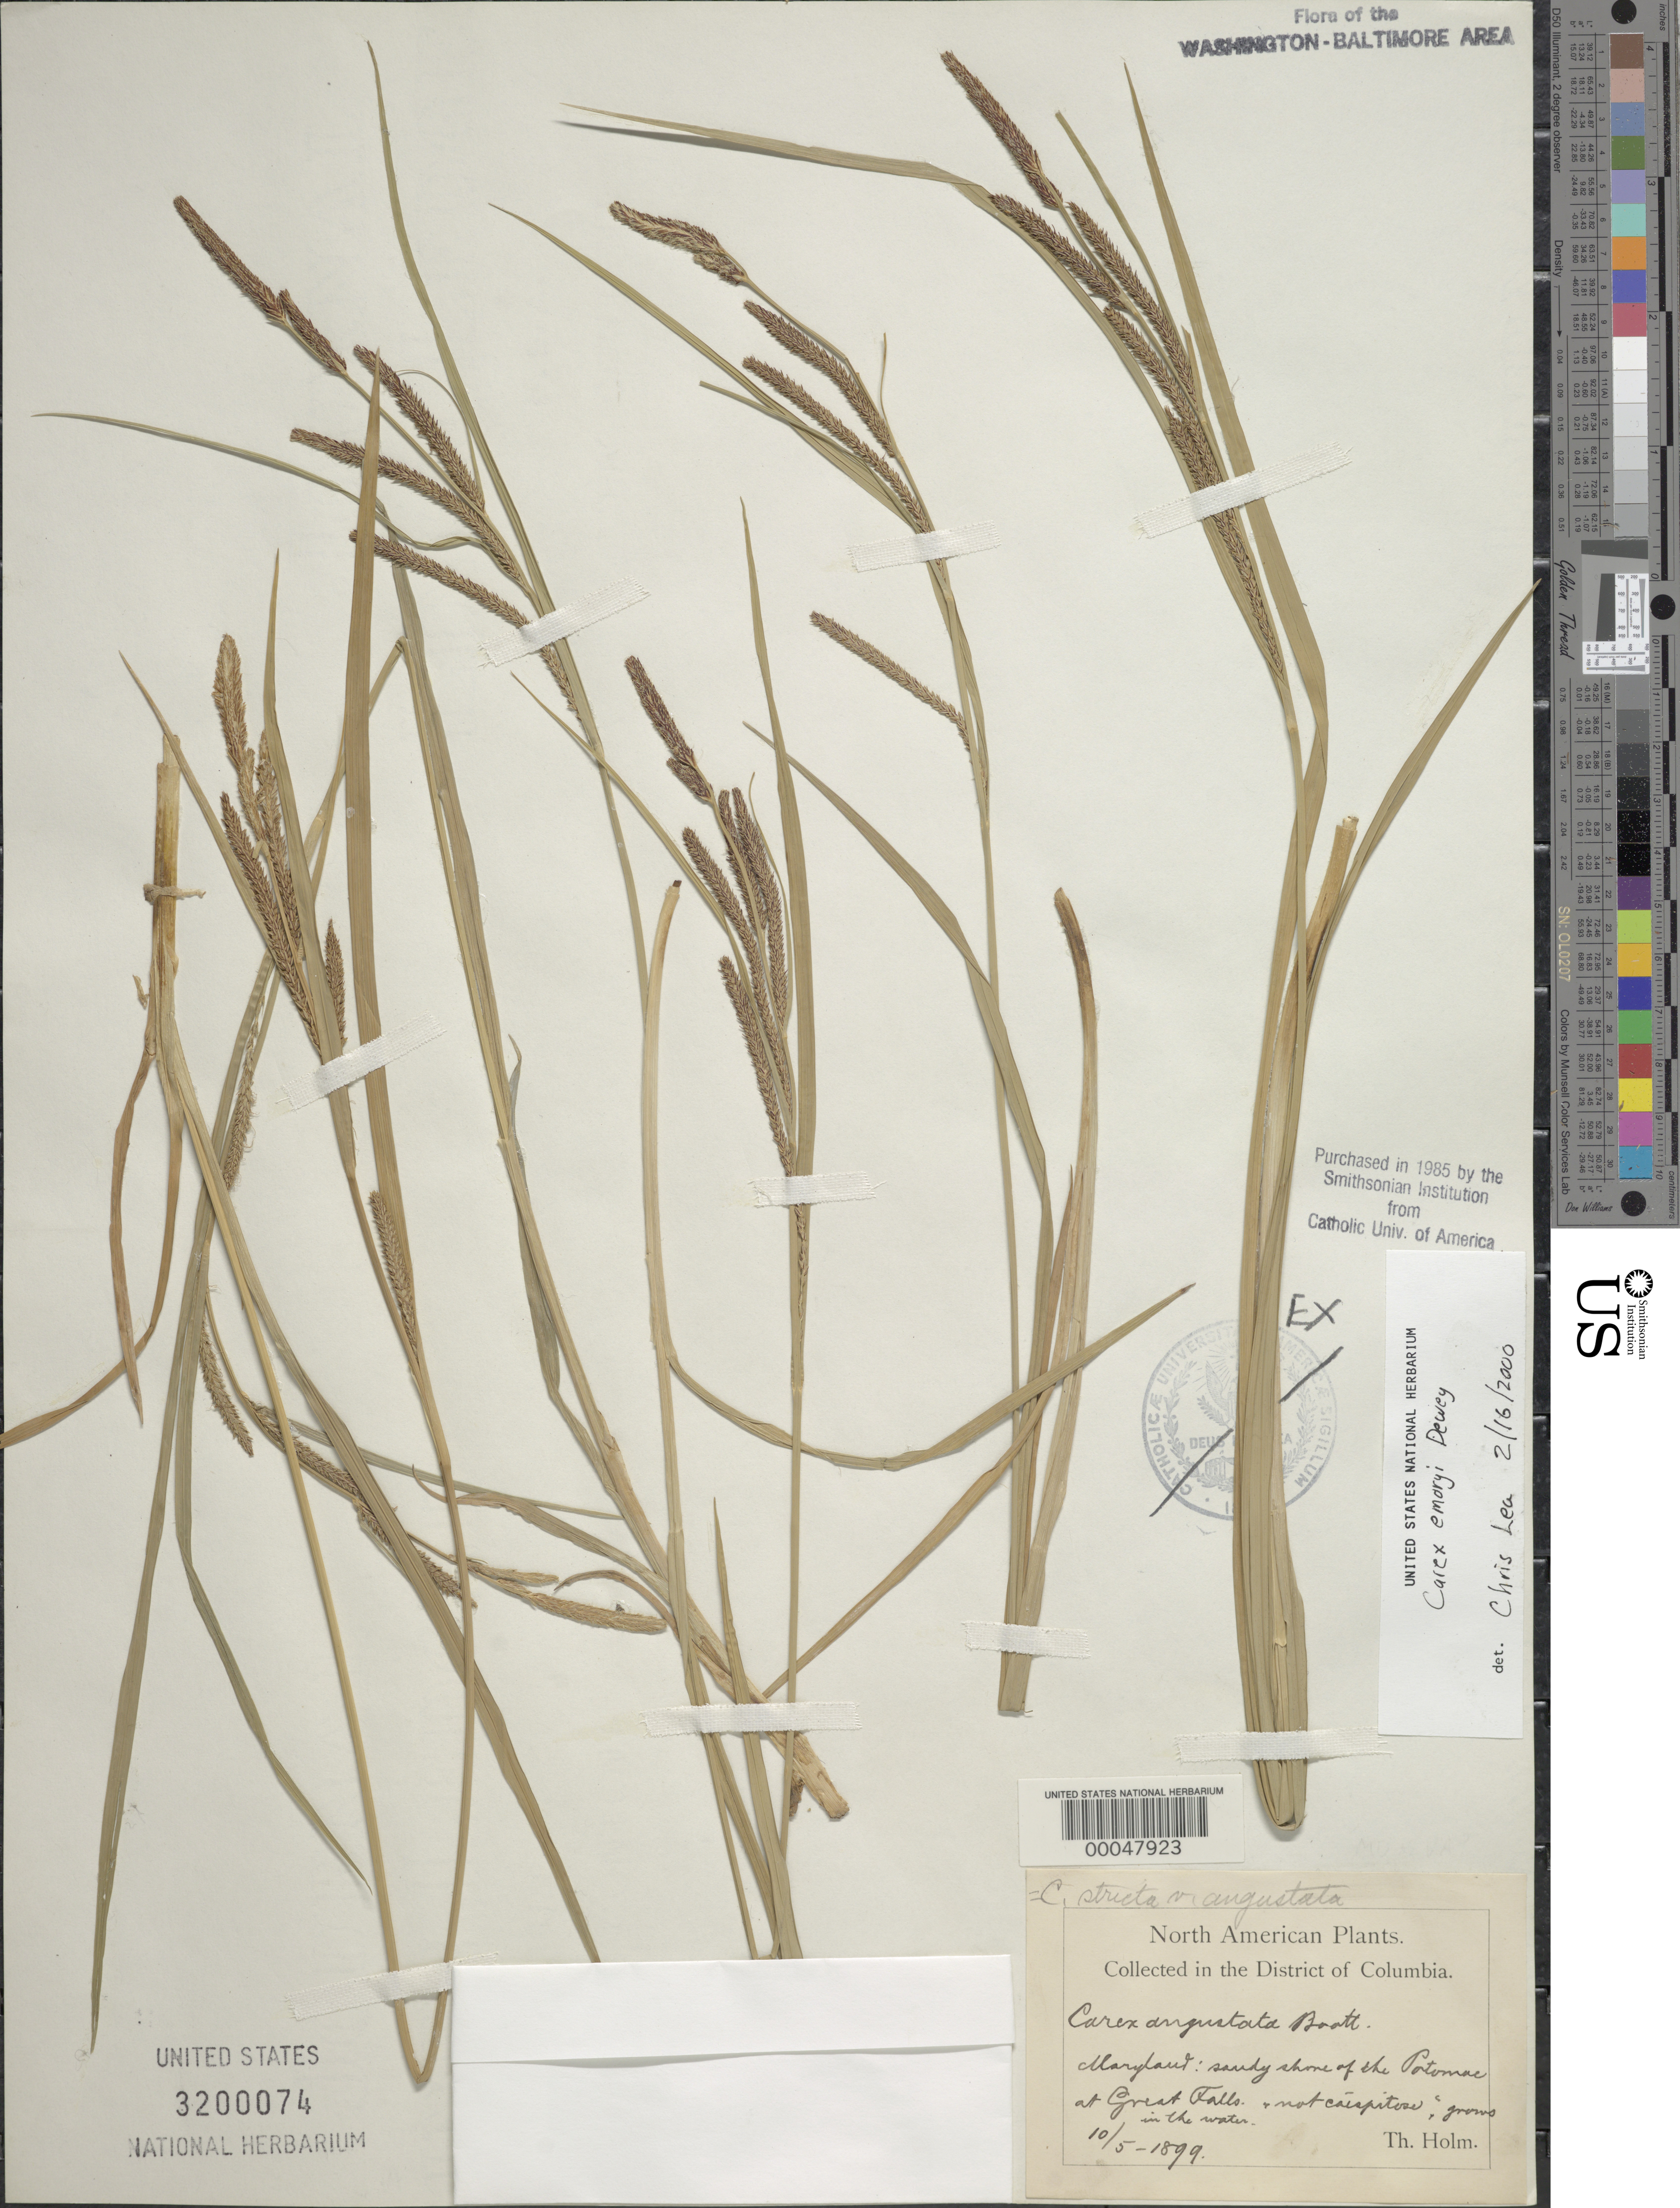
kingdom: Plantae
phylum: Tracheophyta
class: Liliopsida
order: Poales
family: Cyperaceae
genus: Carex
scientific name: Carex emoryi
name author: Dewey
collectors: T. Holm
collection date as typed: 10 May 1899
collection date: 1899-05-10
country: United States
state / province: Maryland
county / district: Montgomery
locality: Potomac at Great Falls C. & O. Canal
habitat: Sandy shore, grows in the water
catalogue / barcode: US 3200074